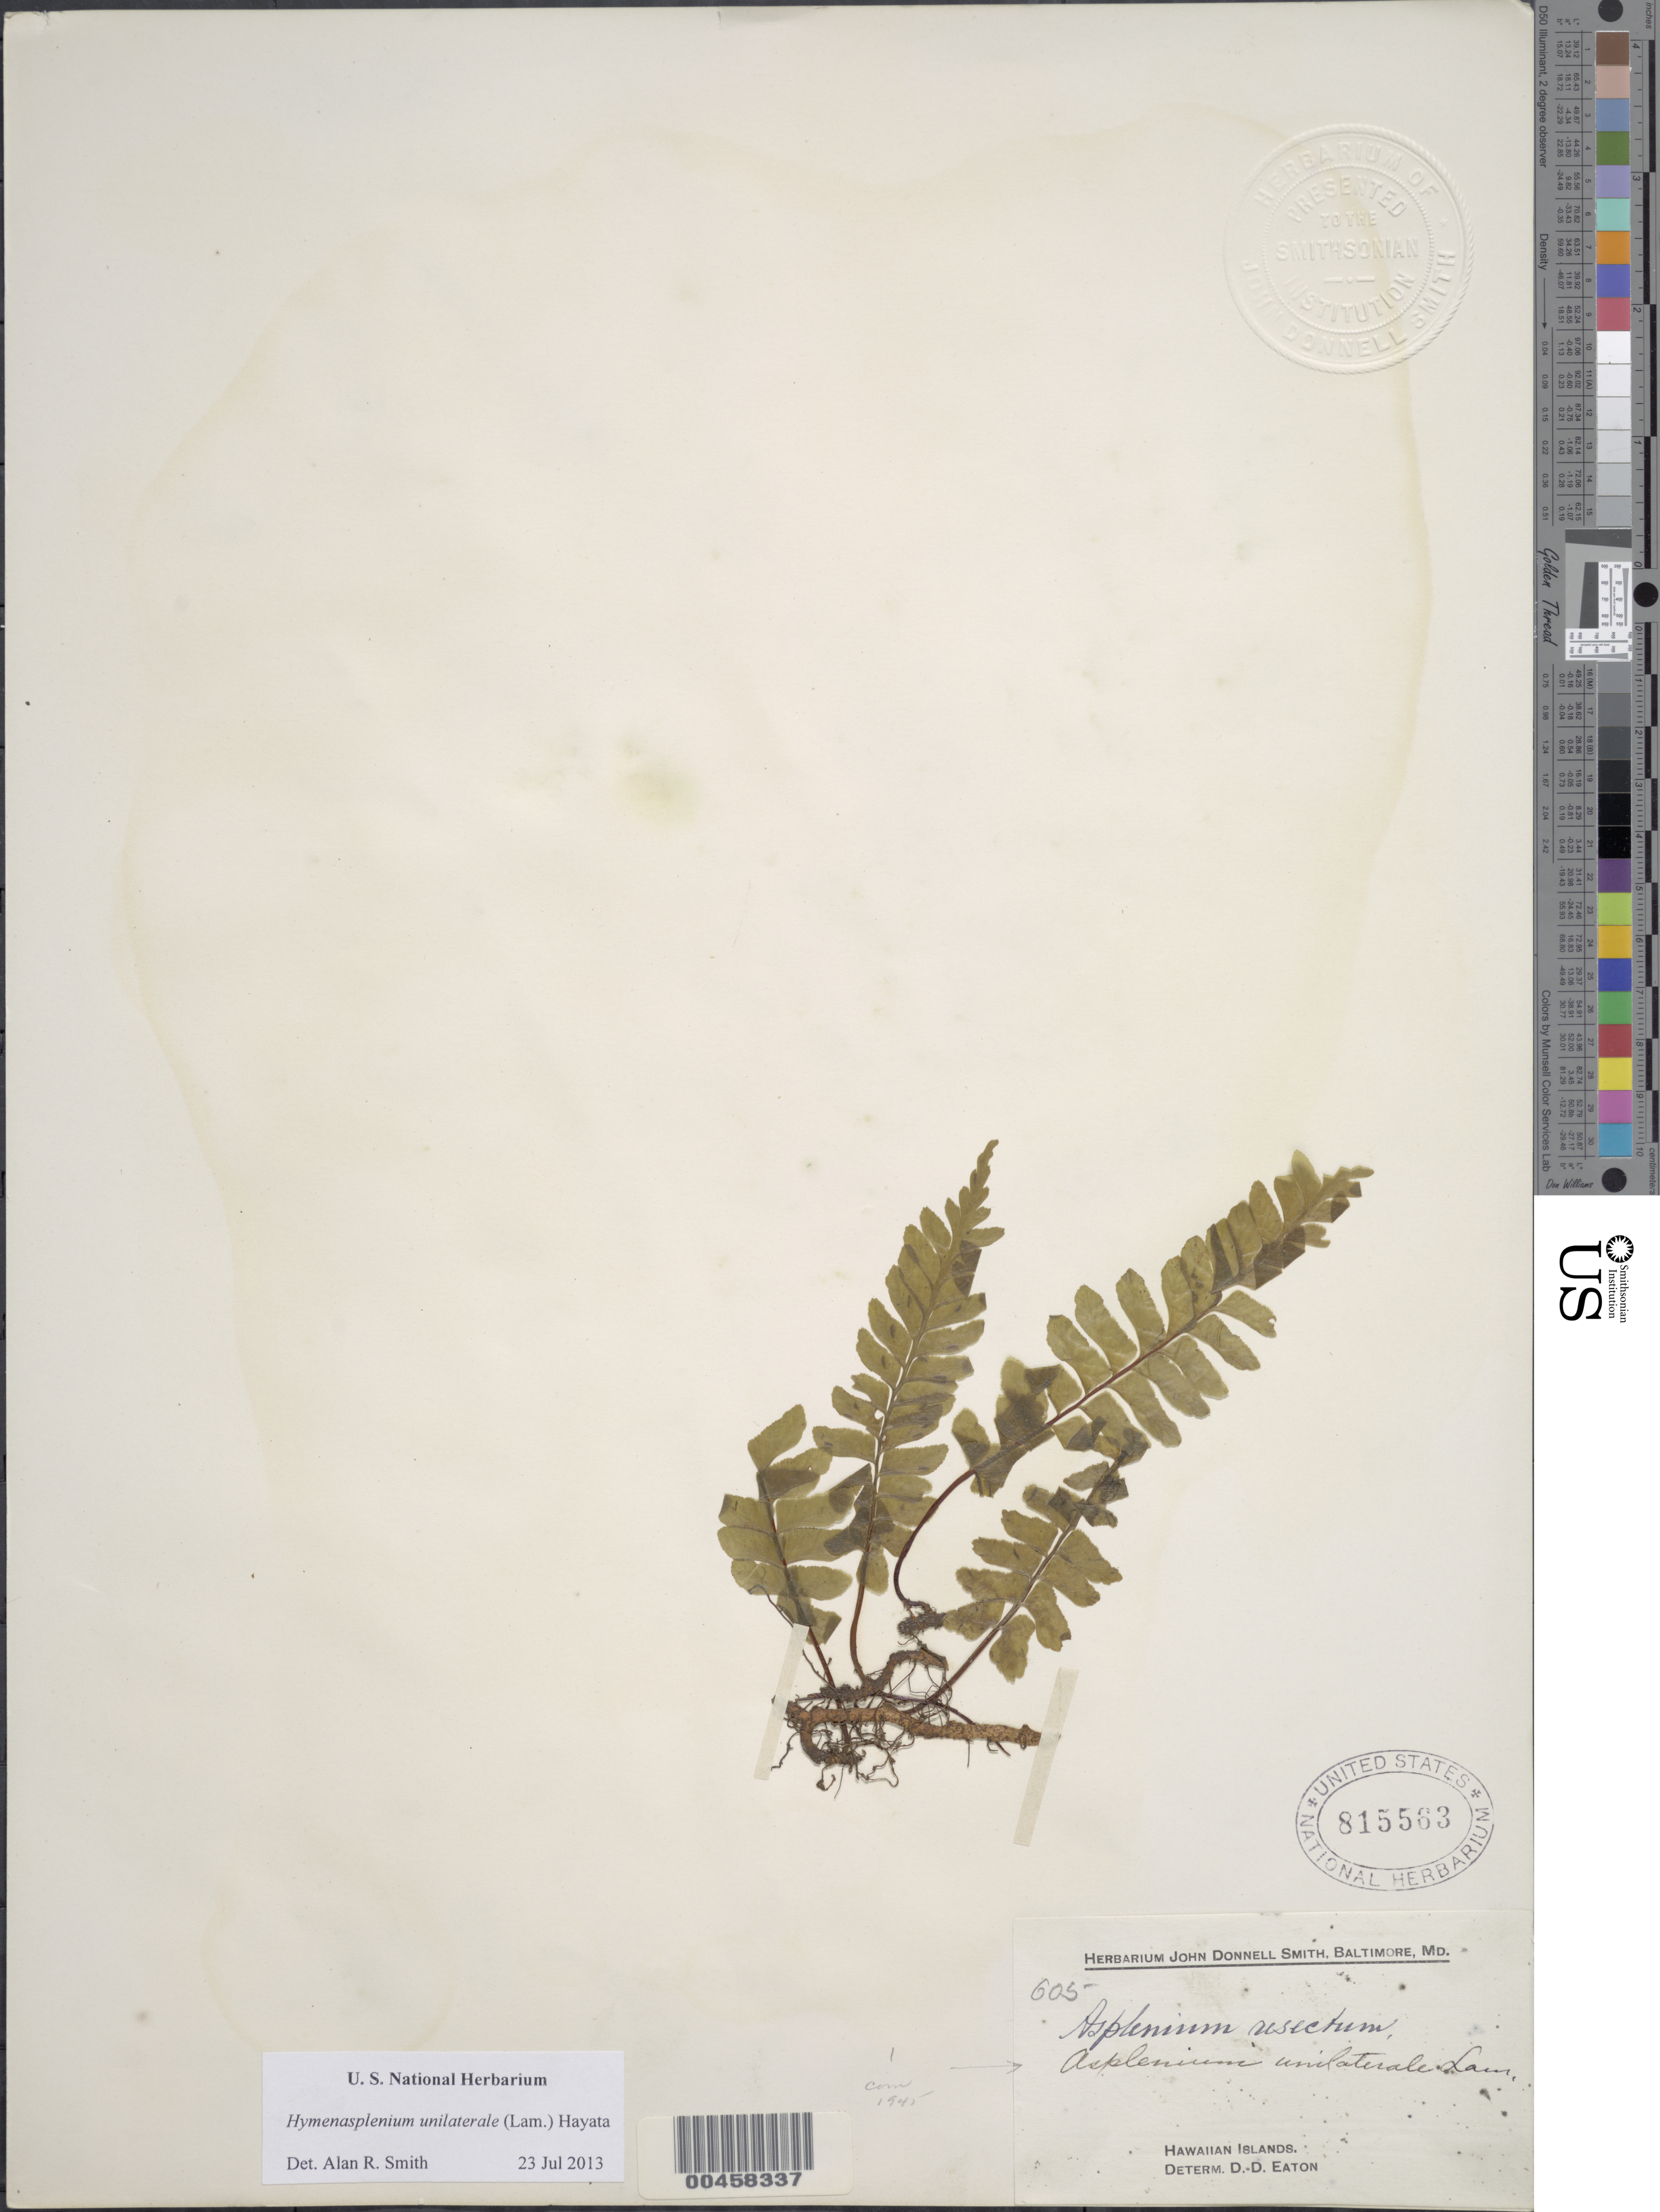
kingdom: Plantae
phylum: Tracheophyta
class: Polypodiopsida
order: Polypodiales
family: Aspleniaceae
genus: Hymenasplenium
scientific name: Hymenasplenium unilaterale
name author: (Lam.) Hayata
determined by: Smith, Alan R., (UC)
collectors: J. Donnell Smith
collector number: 605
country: United States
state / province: Hawaii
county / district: Hawaii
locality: Hawaiian Islands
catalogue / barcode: US 815563